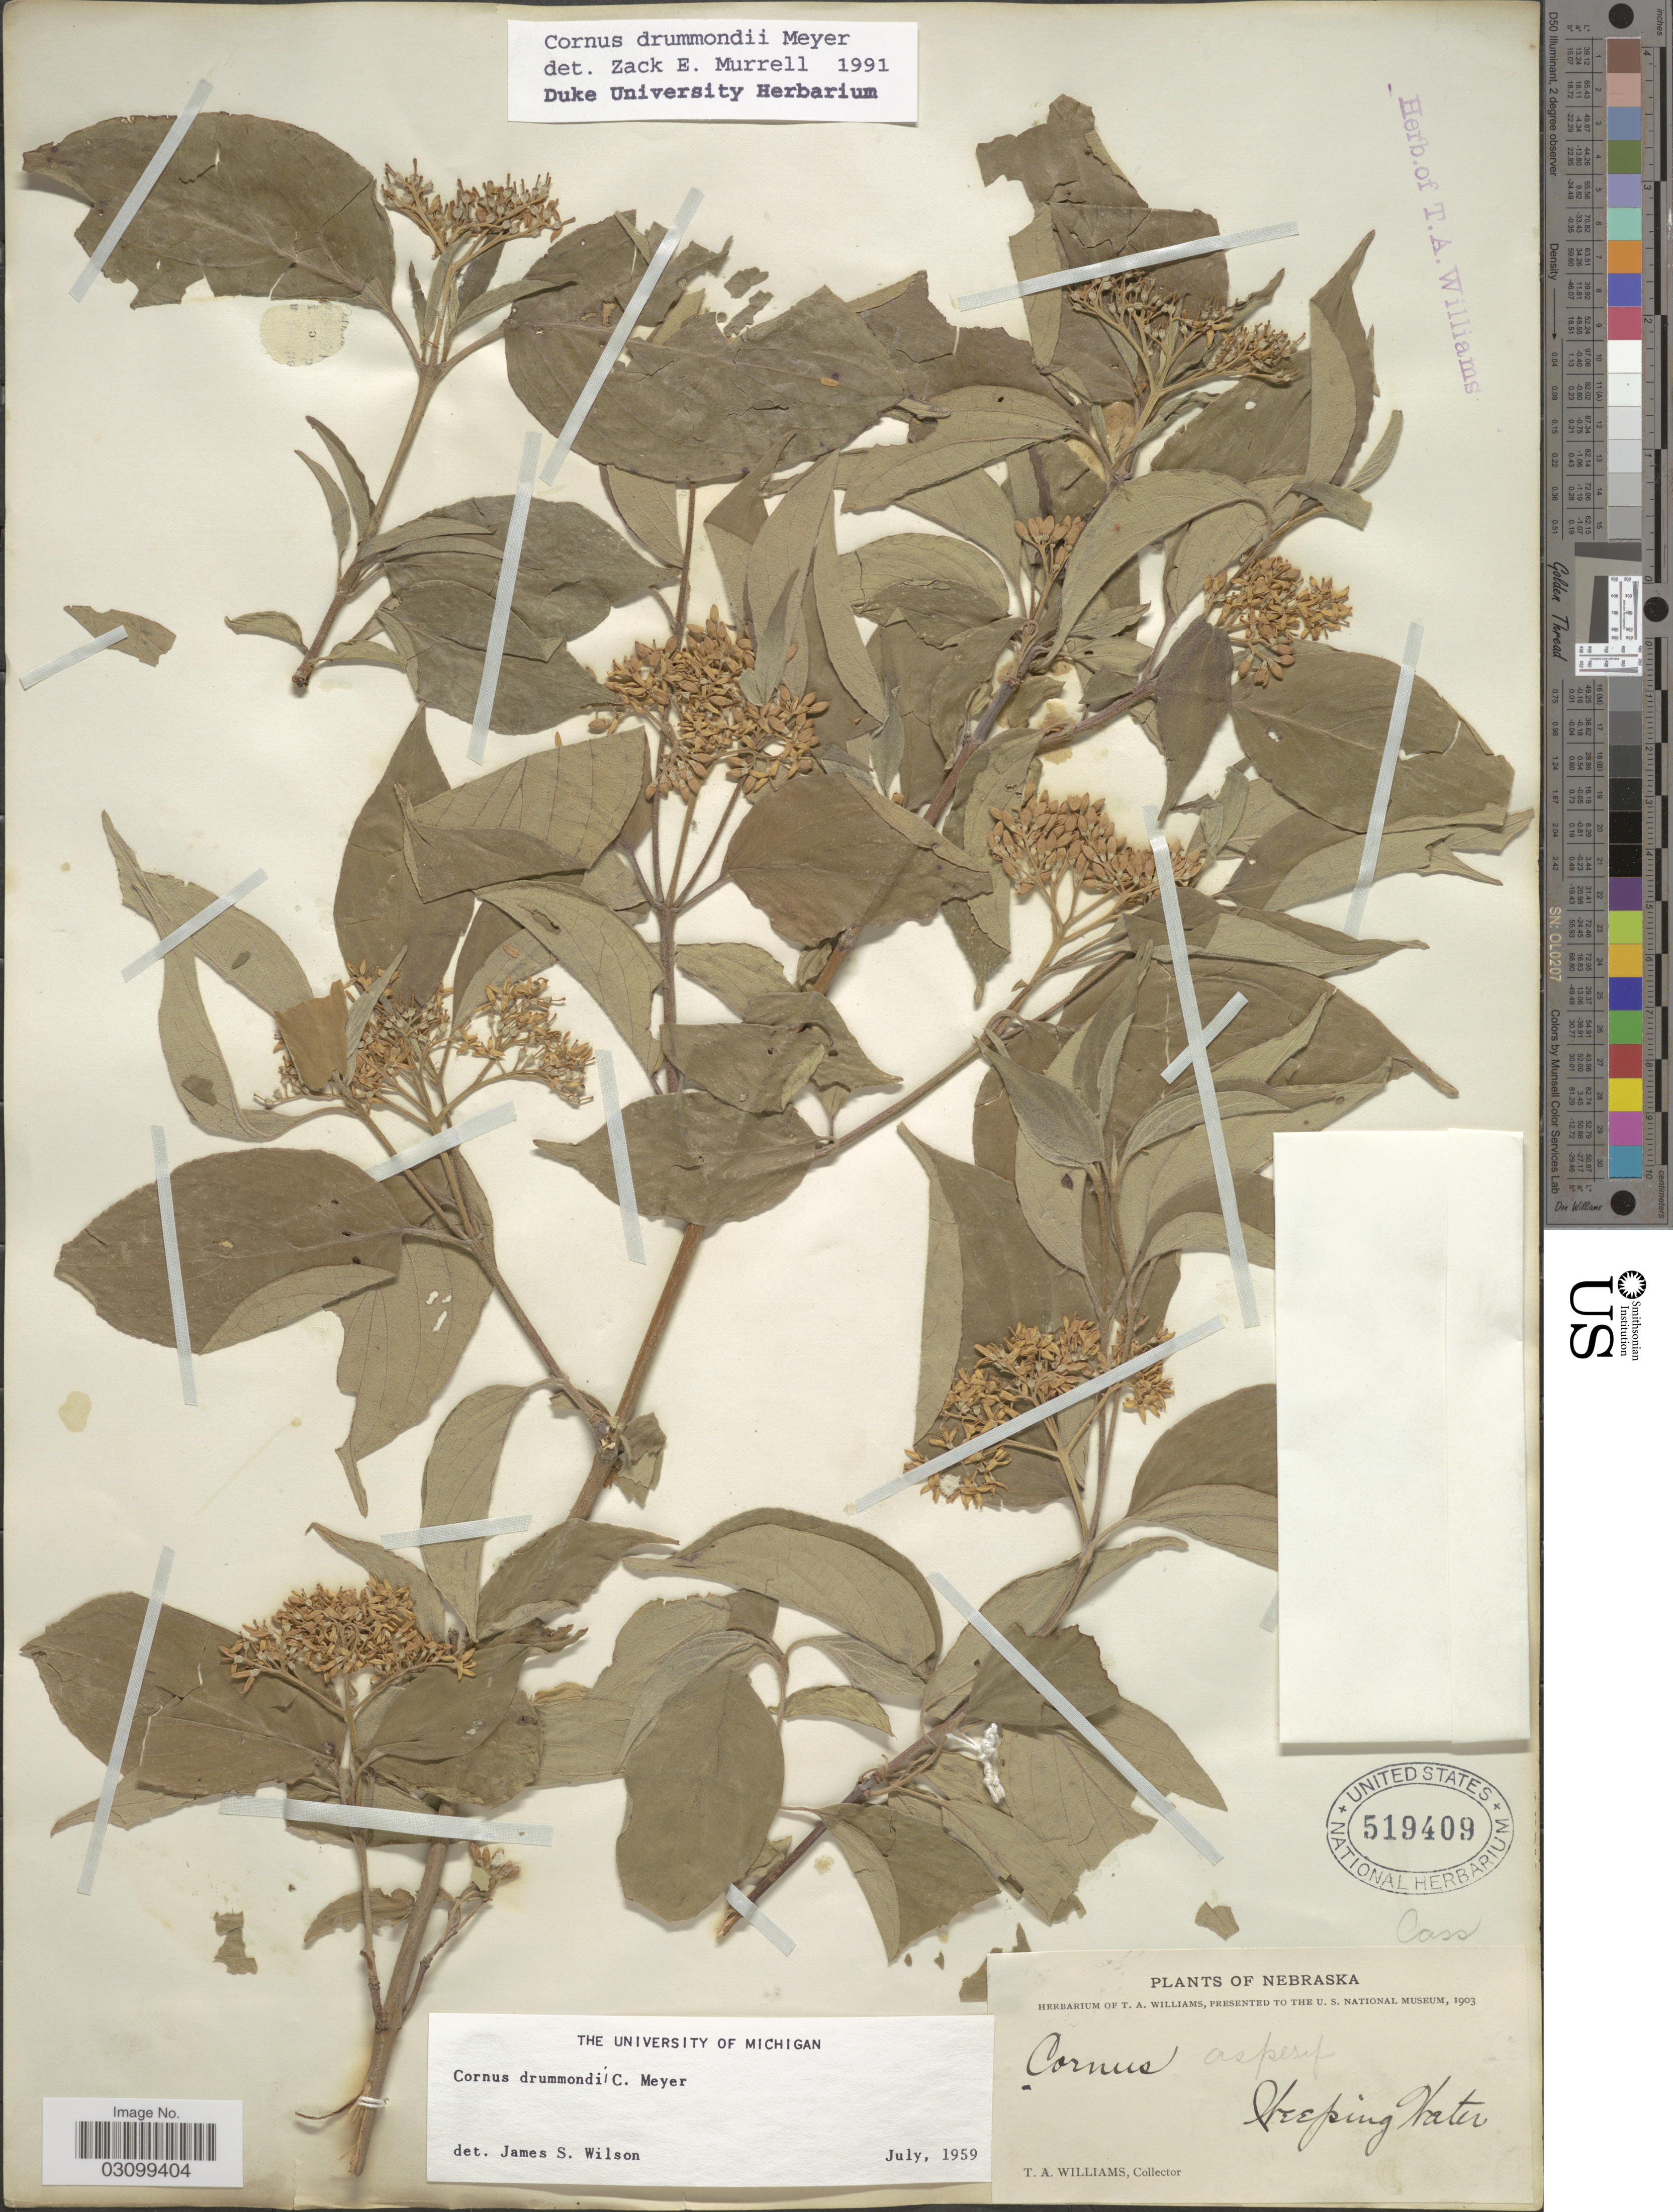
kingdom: Plantae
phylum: Tracheophyta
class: Magnoliopsida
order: Cornales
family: Cornaceae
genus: Cornus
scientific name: Cornus drummondii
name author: C.A. Mey.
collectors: T. Williams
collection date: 1903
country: United States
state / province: Nebraska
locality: Weeping Water. Cass.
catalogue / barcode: US 519409